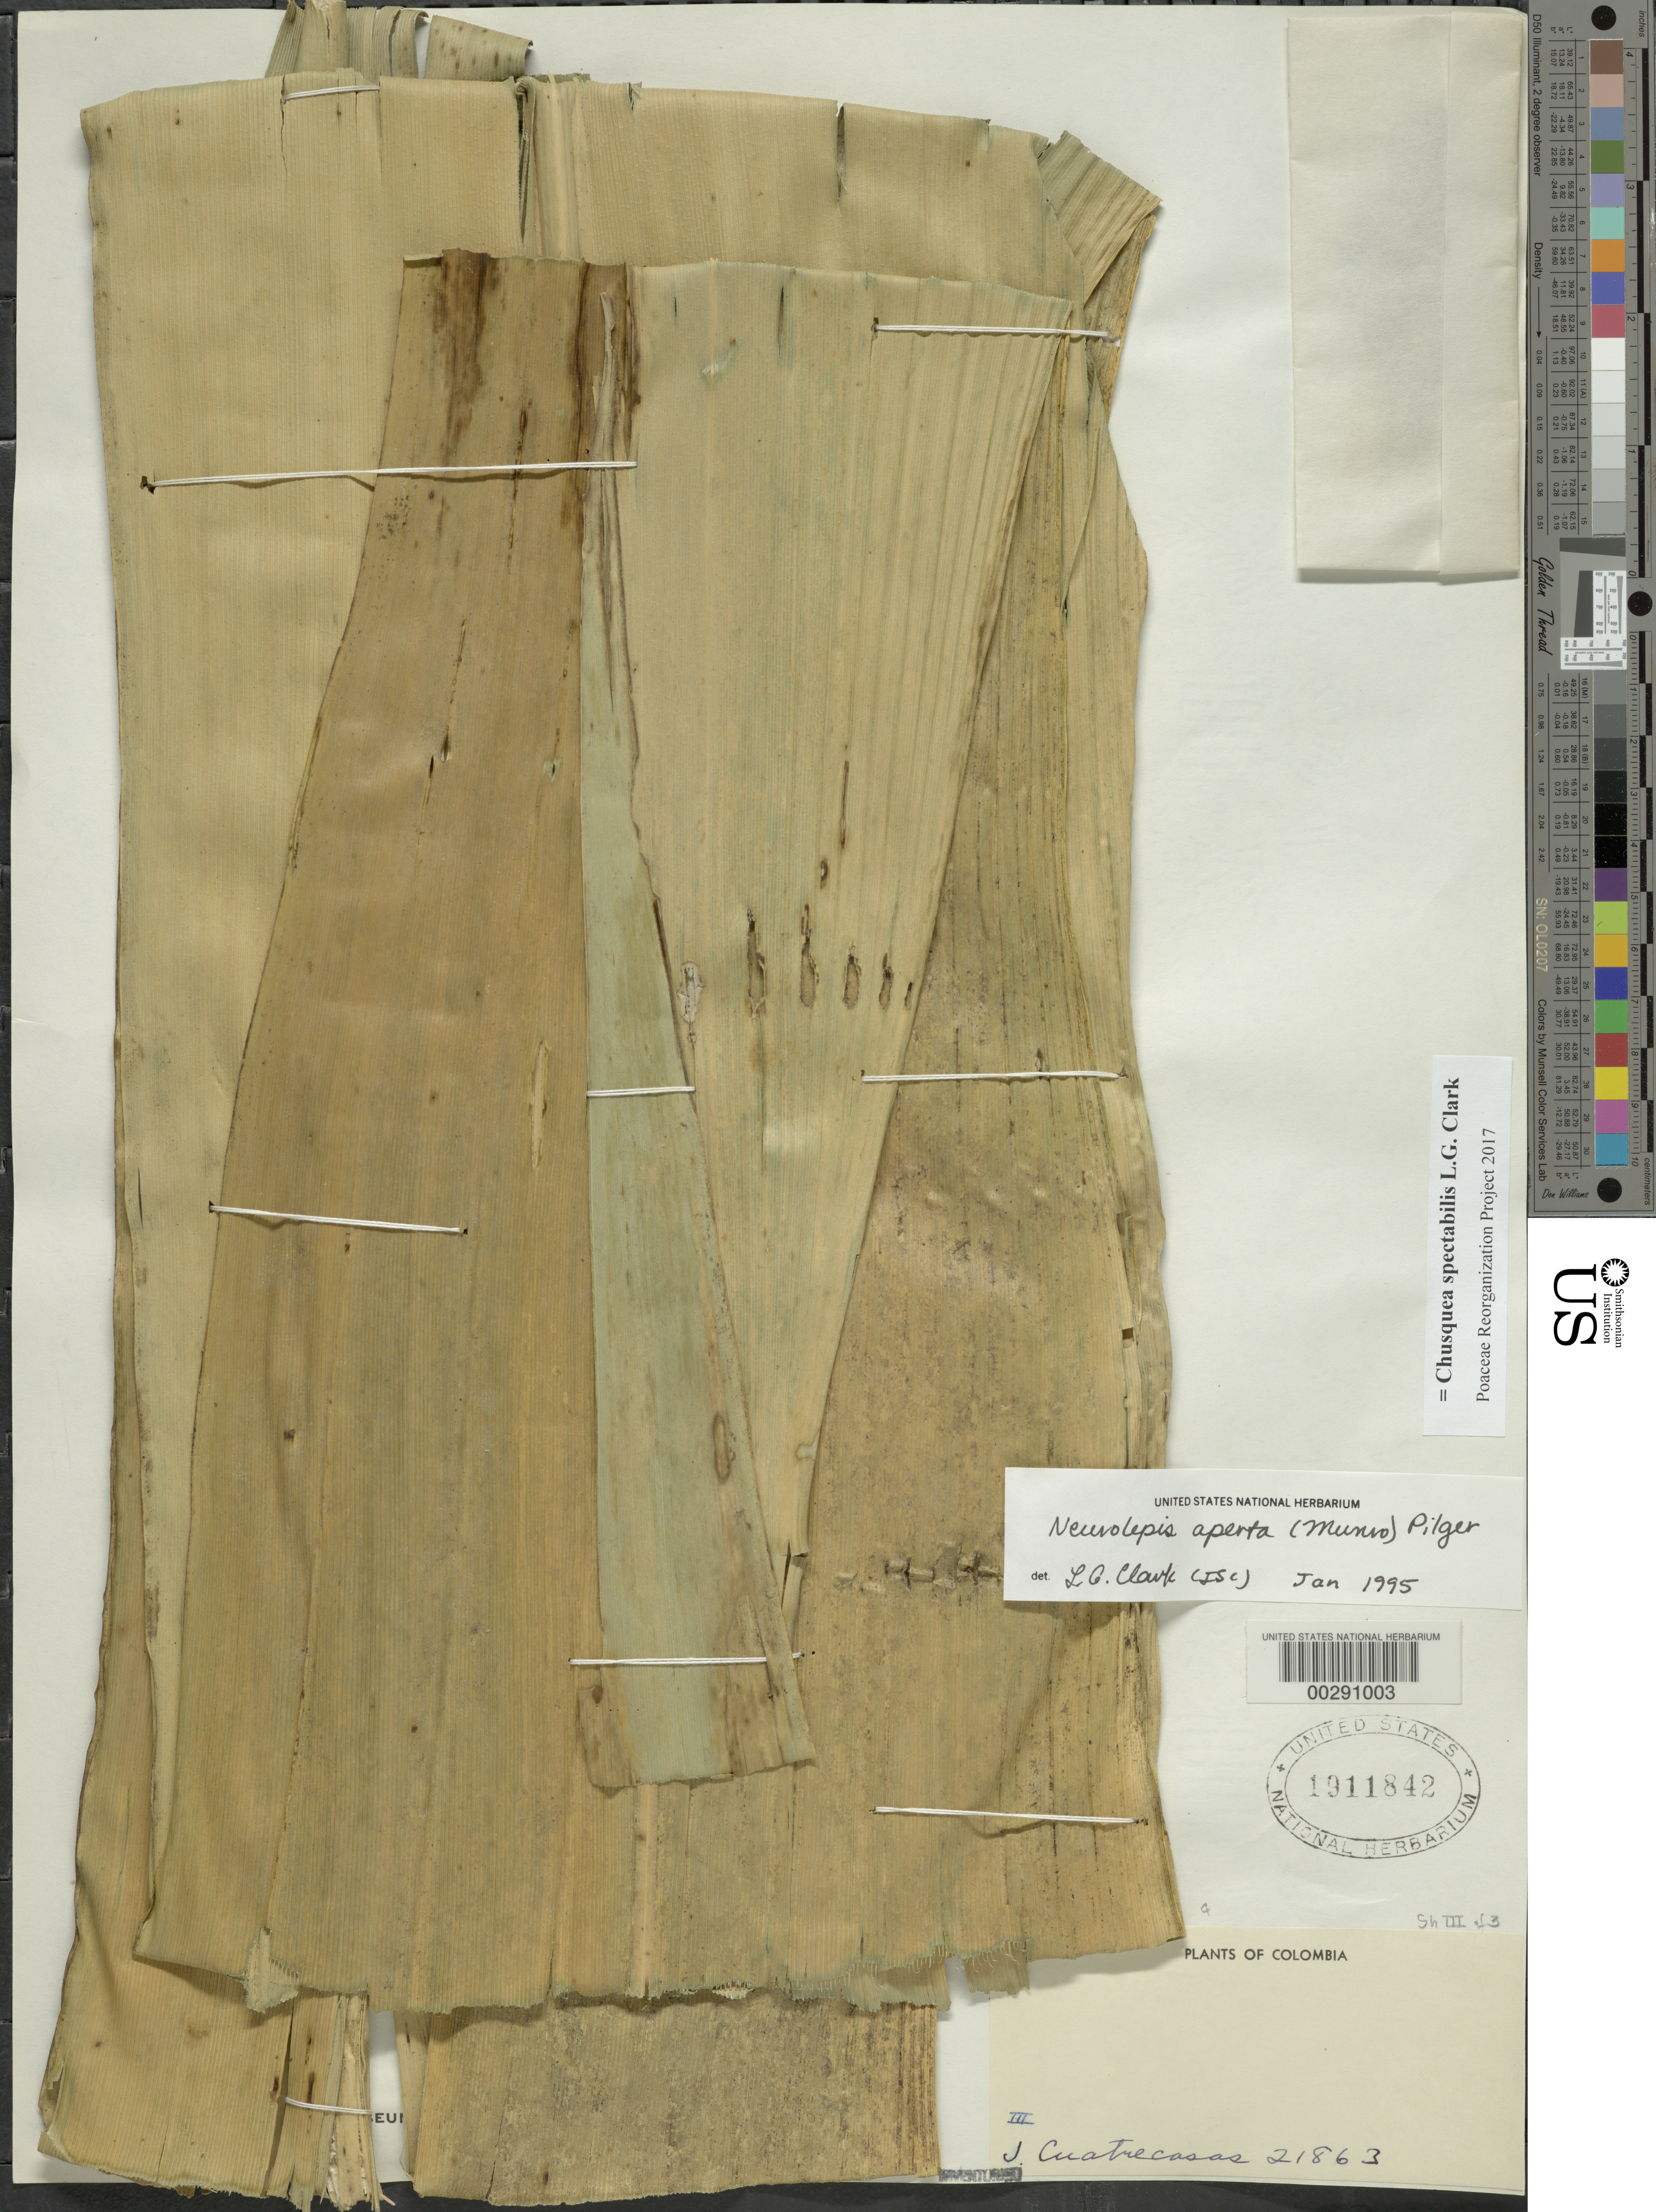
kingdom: Plantae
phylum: Tracheophyta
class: Liliopsida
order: Poales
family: Poaceae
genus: Chusquea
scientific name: Chusquea spectabilis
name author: L.G. Clark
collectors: J. Cuatrecasas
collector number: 21863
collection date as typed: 31 Jul 1946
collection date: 1946-07-31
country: Colombia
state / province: Cauca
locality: Los Farallones, between El Socprro and El Diamante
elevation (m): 3100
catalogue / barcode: US 1911842